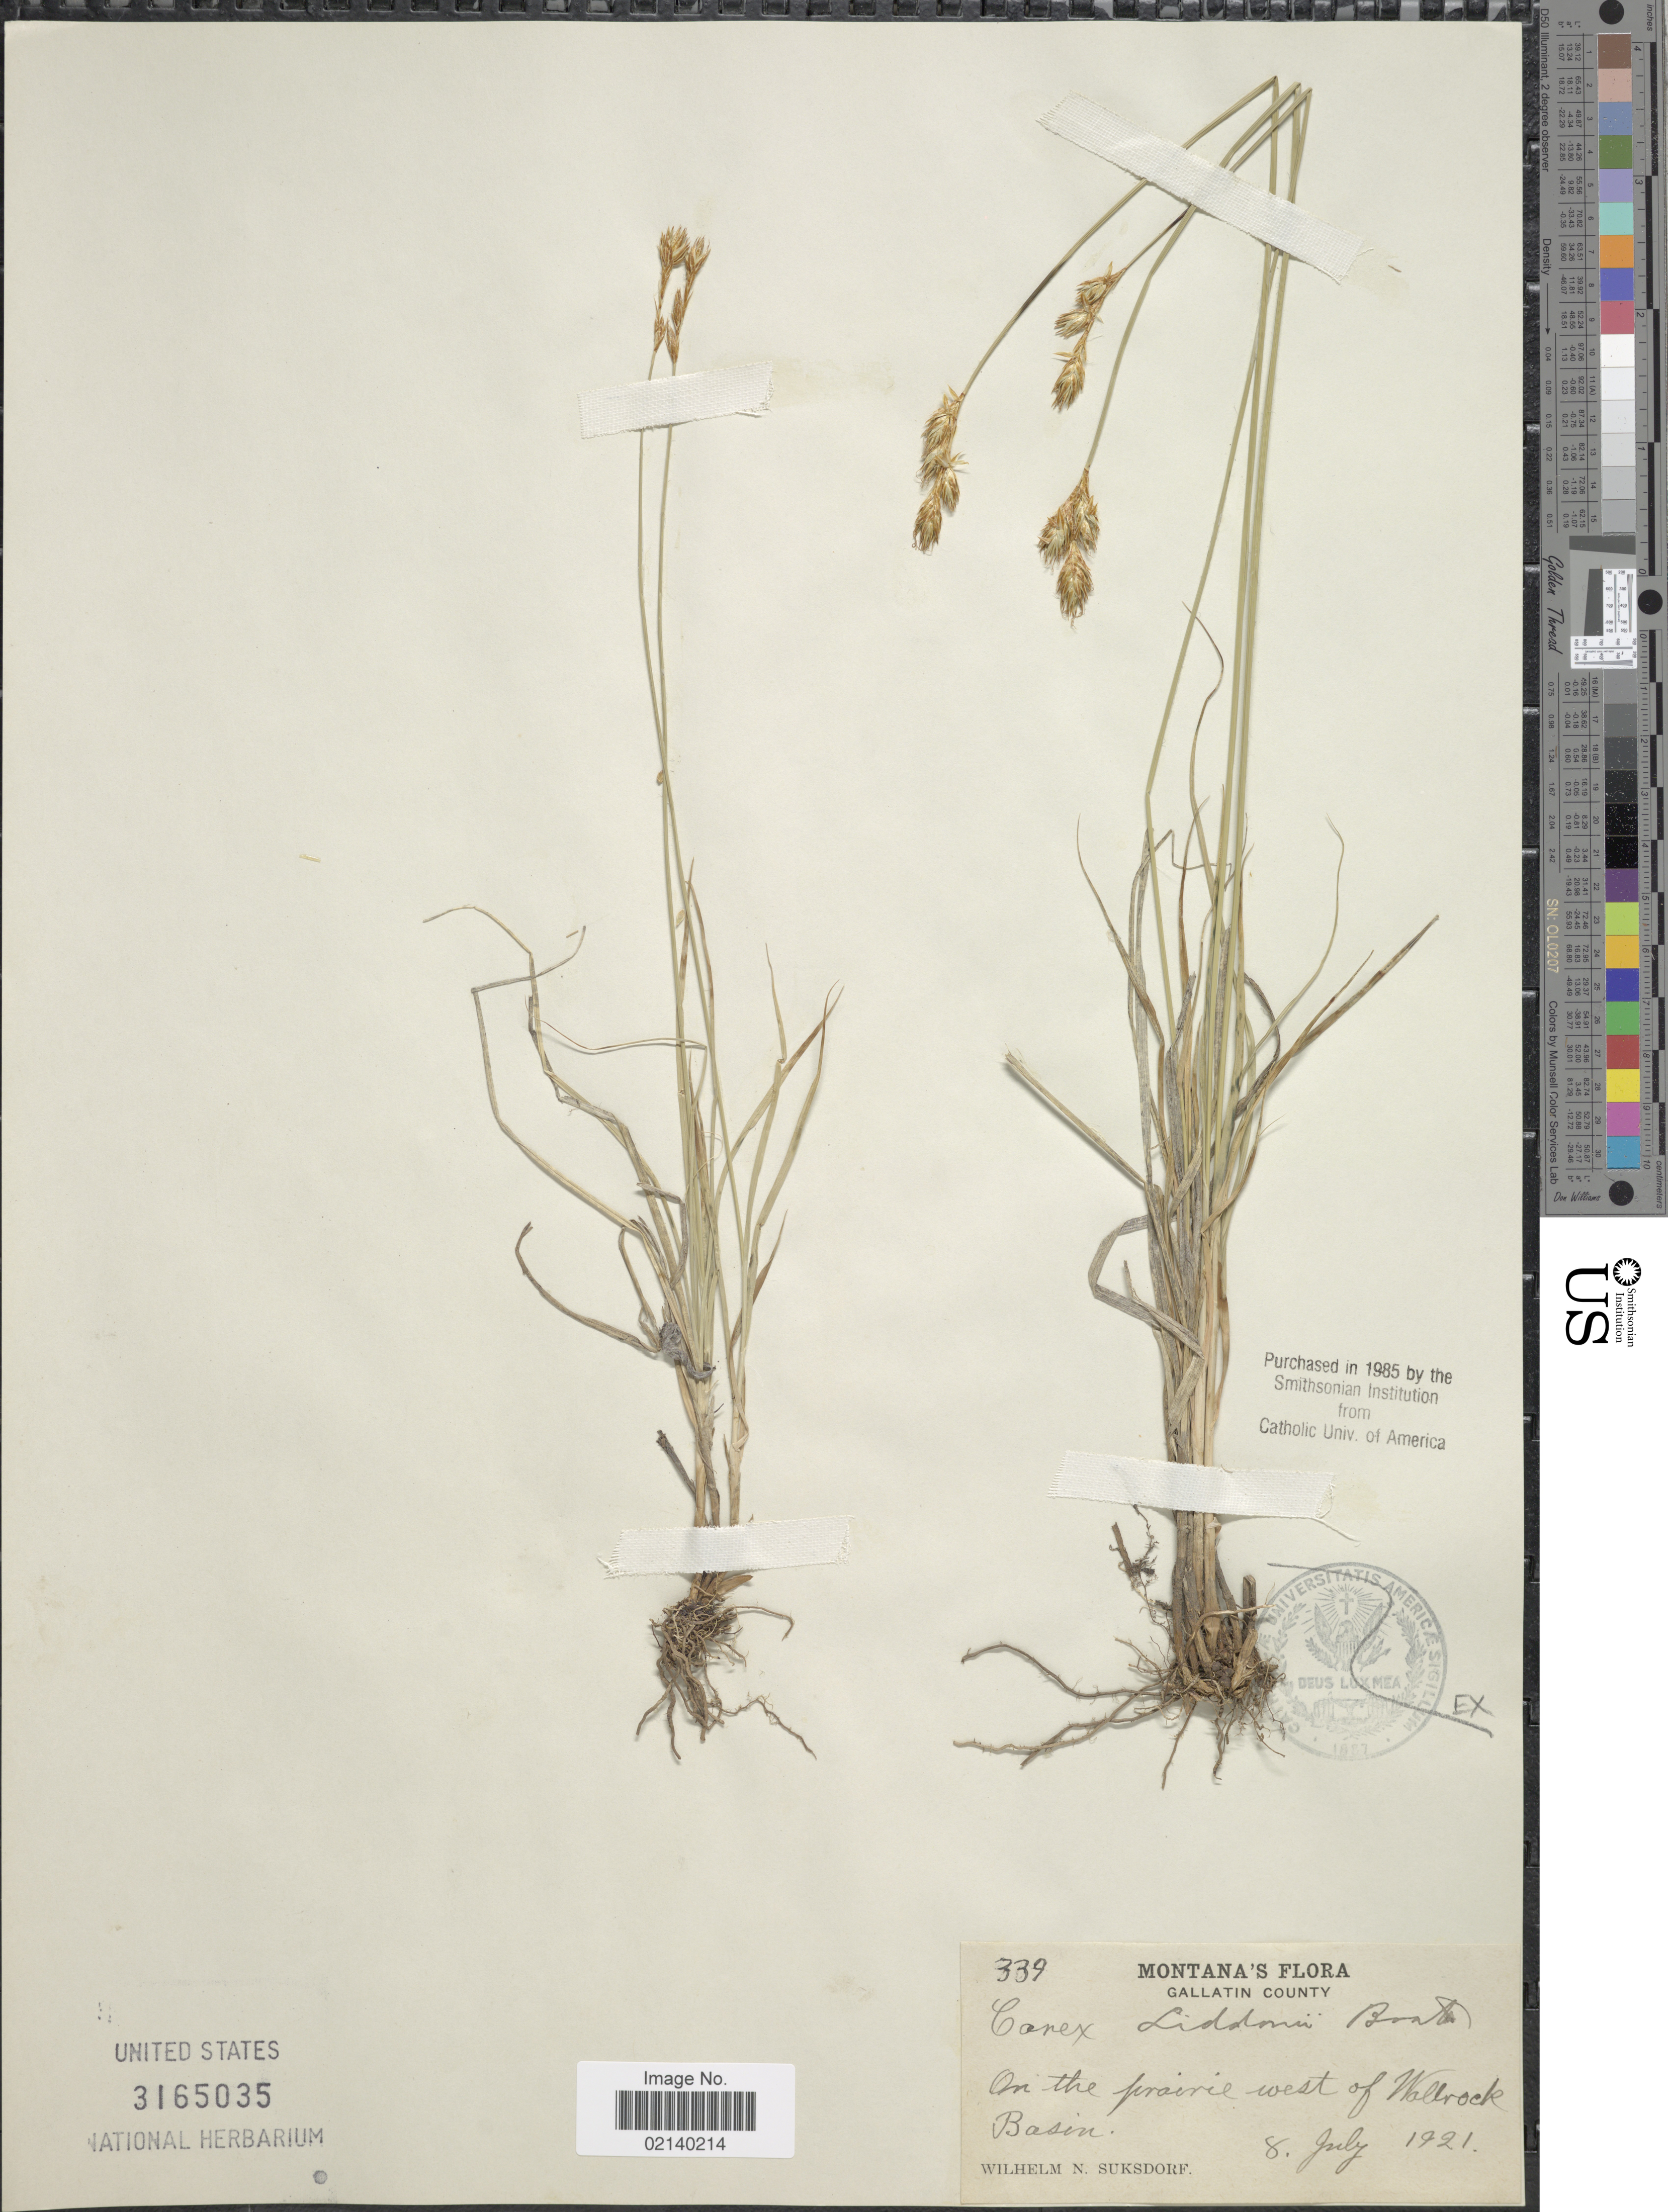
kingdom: Plantae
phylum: Tracheophyta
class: Liliopsida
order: Poales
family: Cyperaceae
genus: Carex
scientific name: Carex petasata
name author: Dewey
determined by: Stacey, J. W.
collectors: W. N. Suksdorf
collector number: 339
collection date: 1921-07-08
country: United States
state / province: Montana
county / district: Gallatin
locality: On the prairie west of Wallrock Basin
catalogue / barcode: US 3165035